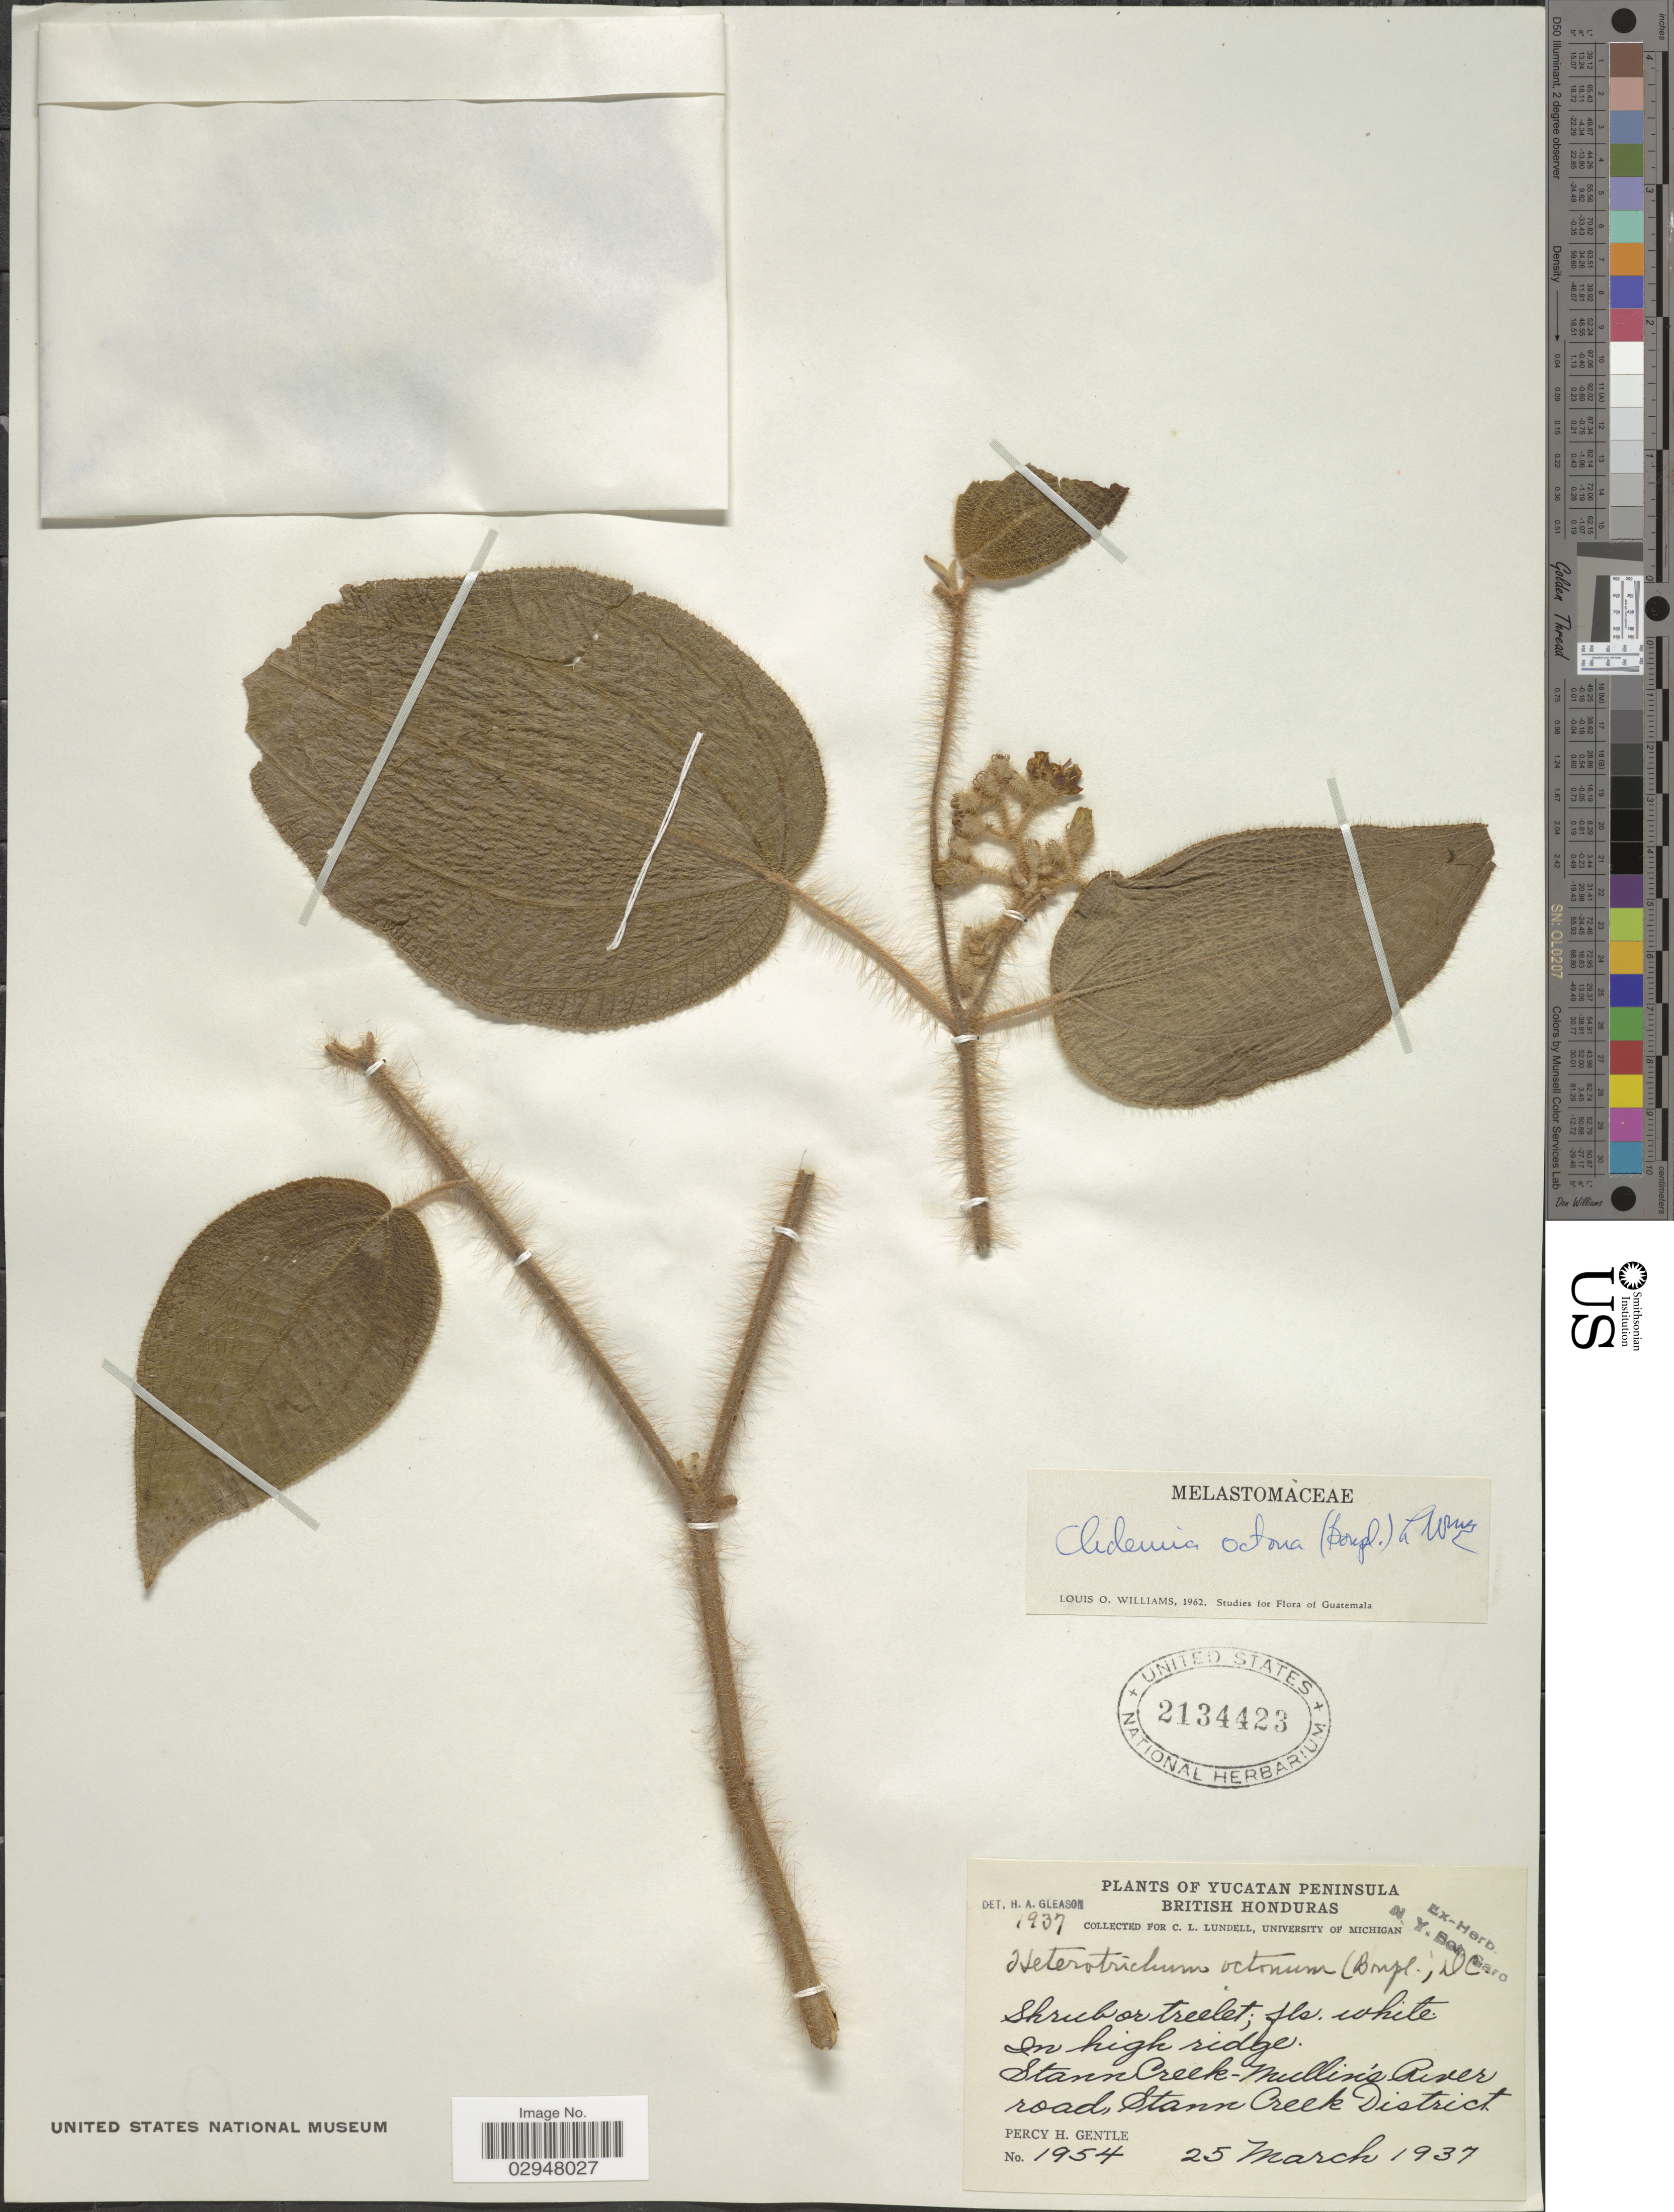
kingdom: Plantae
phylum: Tracheophyta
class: Magnoliopsida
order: Myrtales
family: Melastomataceae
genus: Clidemia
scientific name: Clidemia octona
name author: (Bonpl.) L.O. Williams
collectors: P. H. Gentle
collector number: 1954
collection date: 1937-03-25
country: Belize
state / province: Stann Creek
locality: Yucatan Peninsula, British Honduras, Stann Creek-Mullin's River road, Stann Creek District.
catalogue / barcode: US 2134423